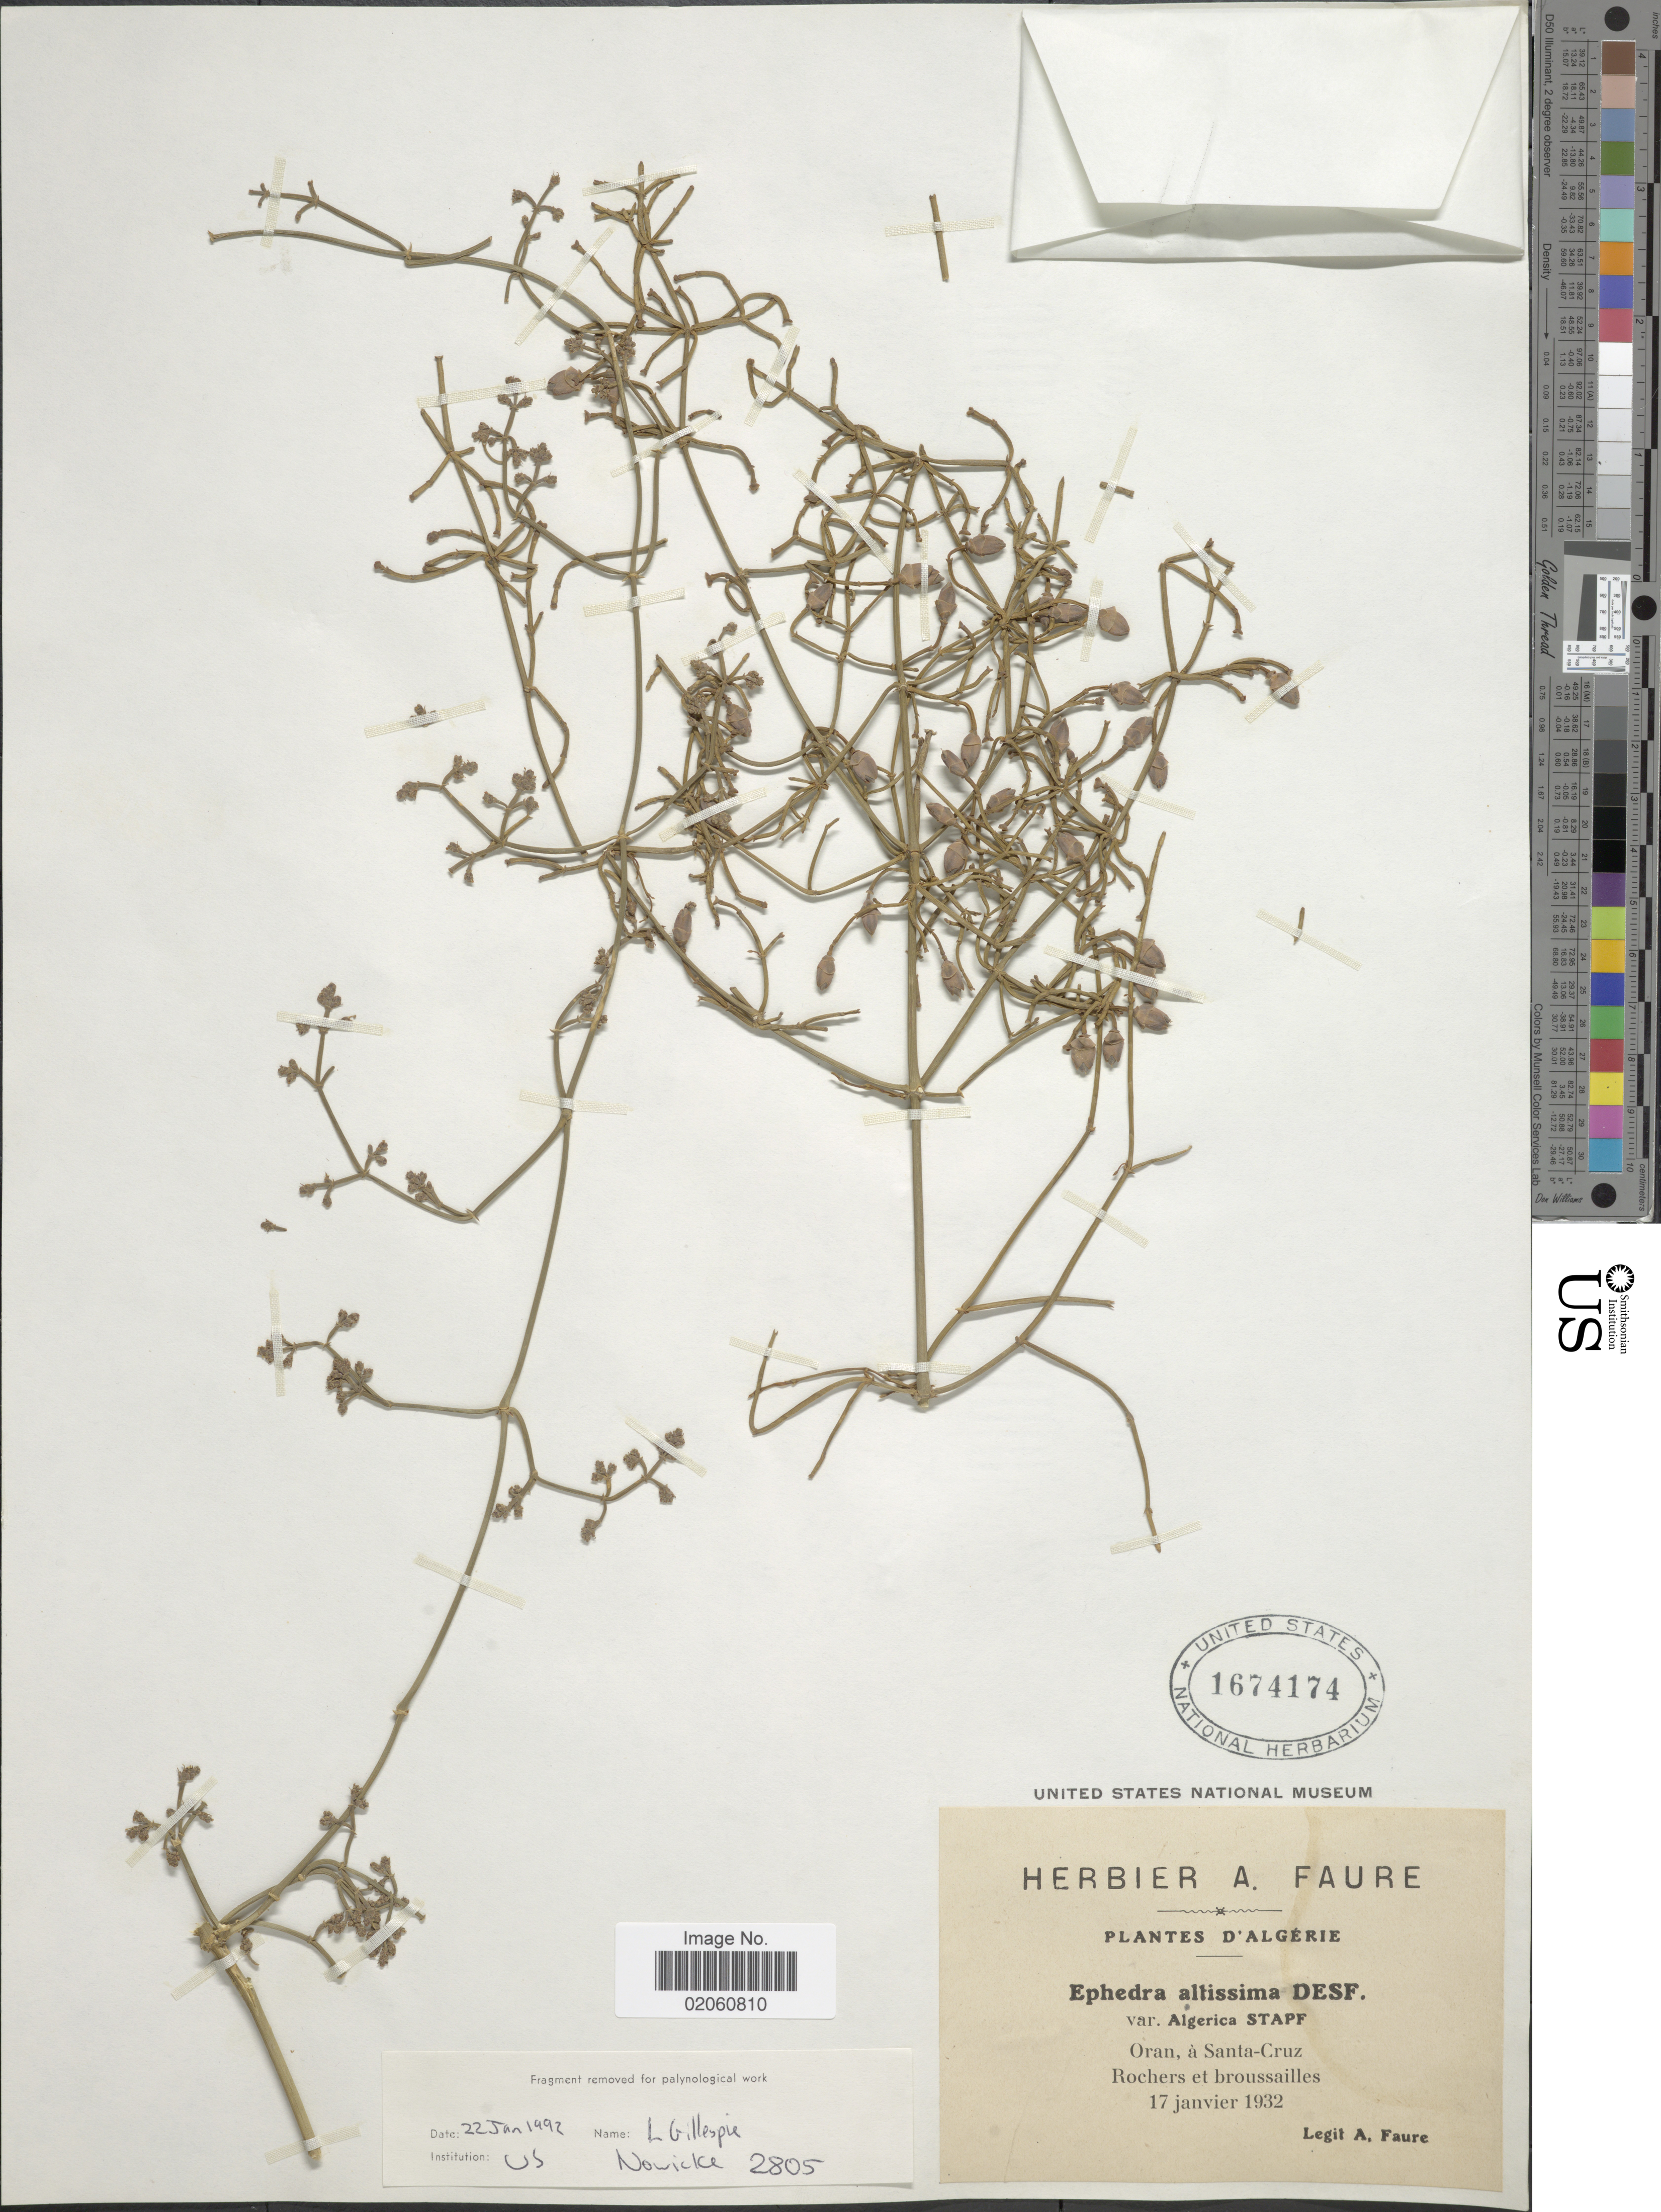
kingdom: Plantae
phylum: Tracheophyta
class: Gnetopsida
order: Ephedrales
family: Ephedraceae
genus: Ephedra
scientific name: Ephedra altissima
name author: Desf.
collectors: A. Faure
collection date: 1932-01-17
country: Algeria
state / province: Oran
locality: Á Santa-Cruz Rochers et broussailles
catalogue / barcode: US 1674174